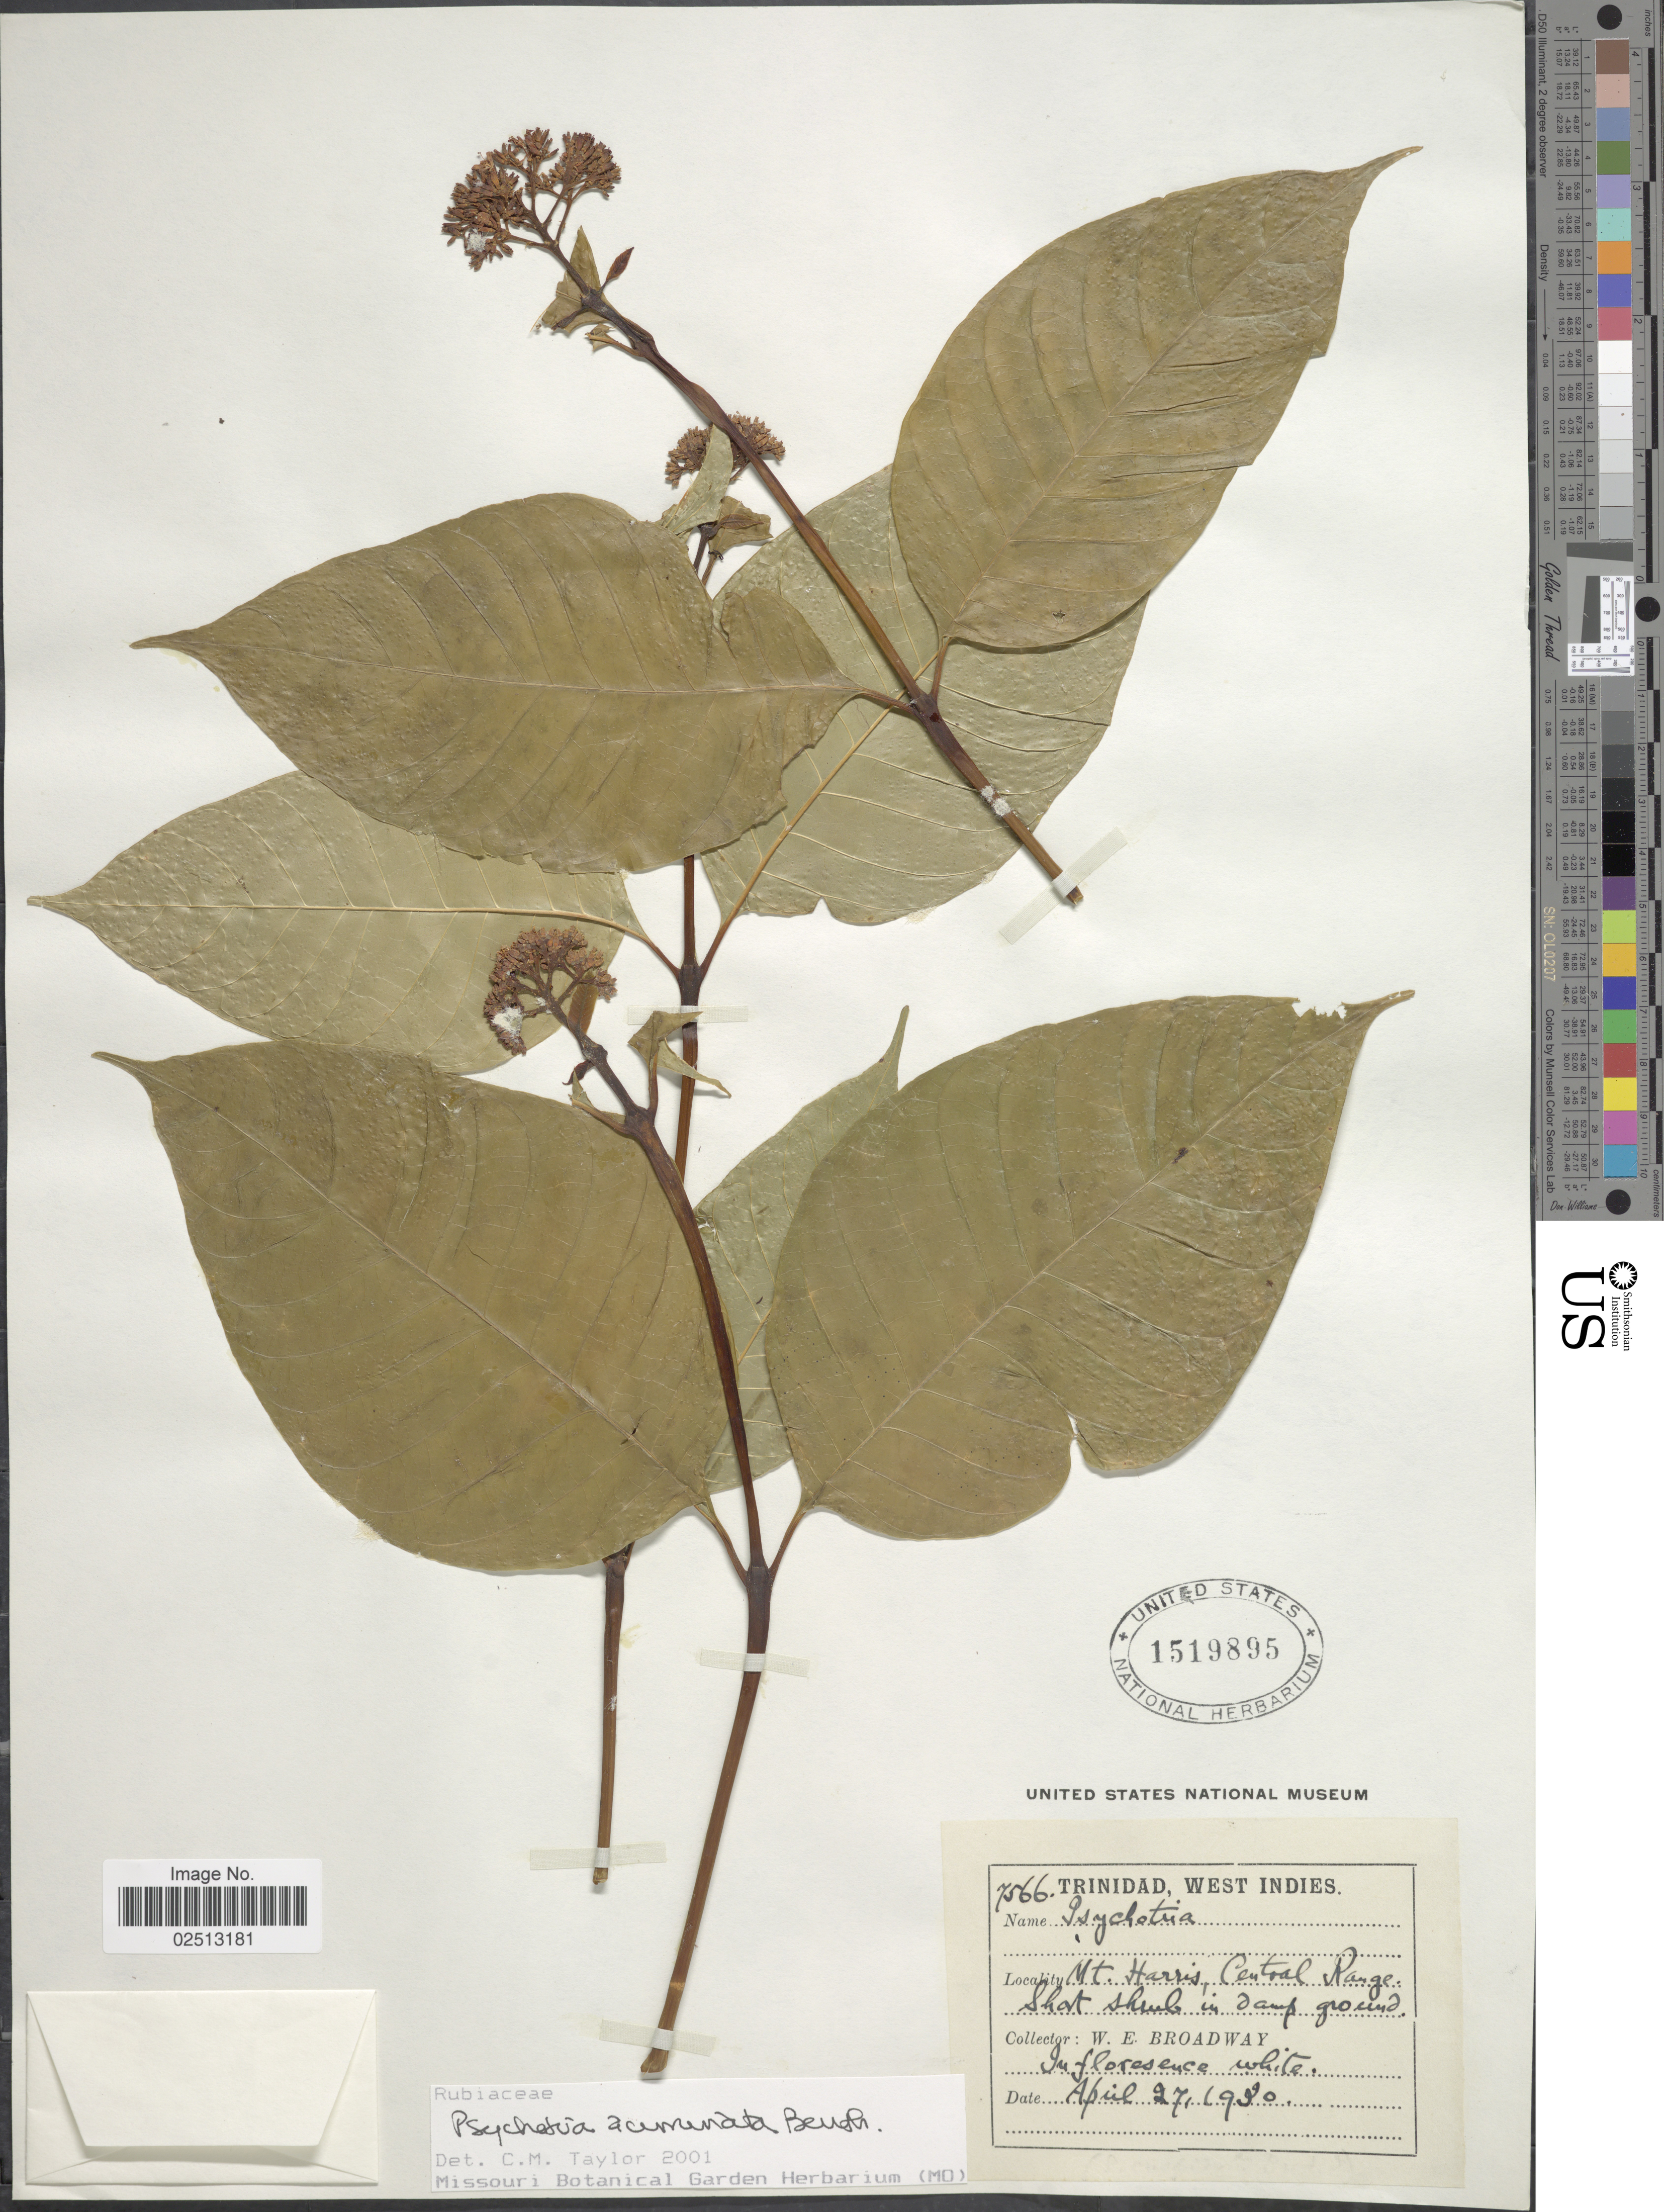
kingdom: Plantae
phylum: Tracheophyta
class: Magnoliopsida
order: Gentianales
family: Rubiaceae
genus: Psychotria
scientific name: Psychotria acuminata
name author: Benth.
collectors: W. E. Broadway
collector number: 7566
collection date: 1930-04-27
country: Trinidad and Tobago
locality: Trinidad, West Indies, Mt. Harris, Central Range, Short Shrub in damp ground.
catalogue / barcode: US 1519895